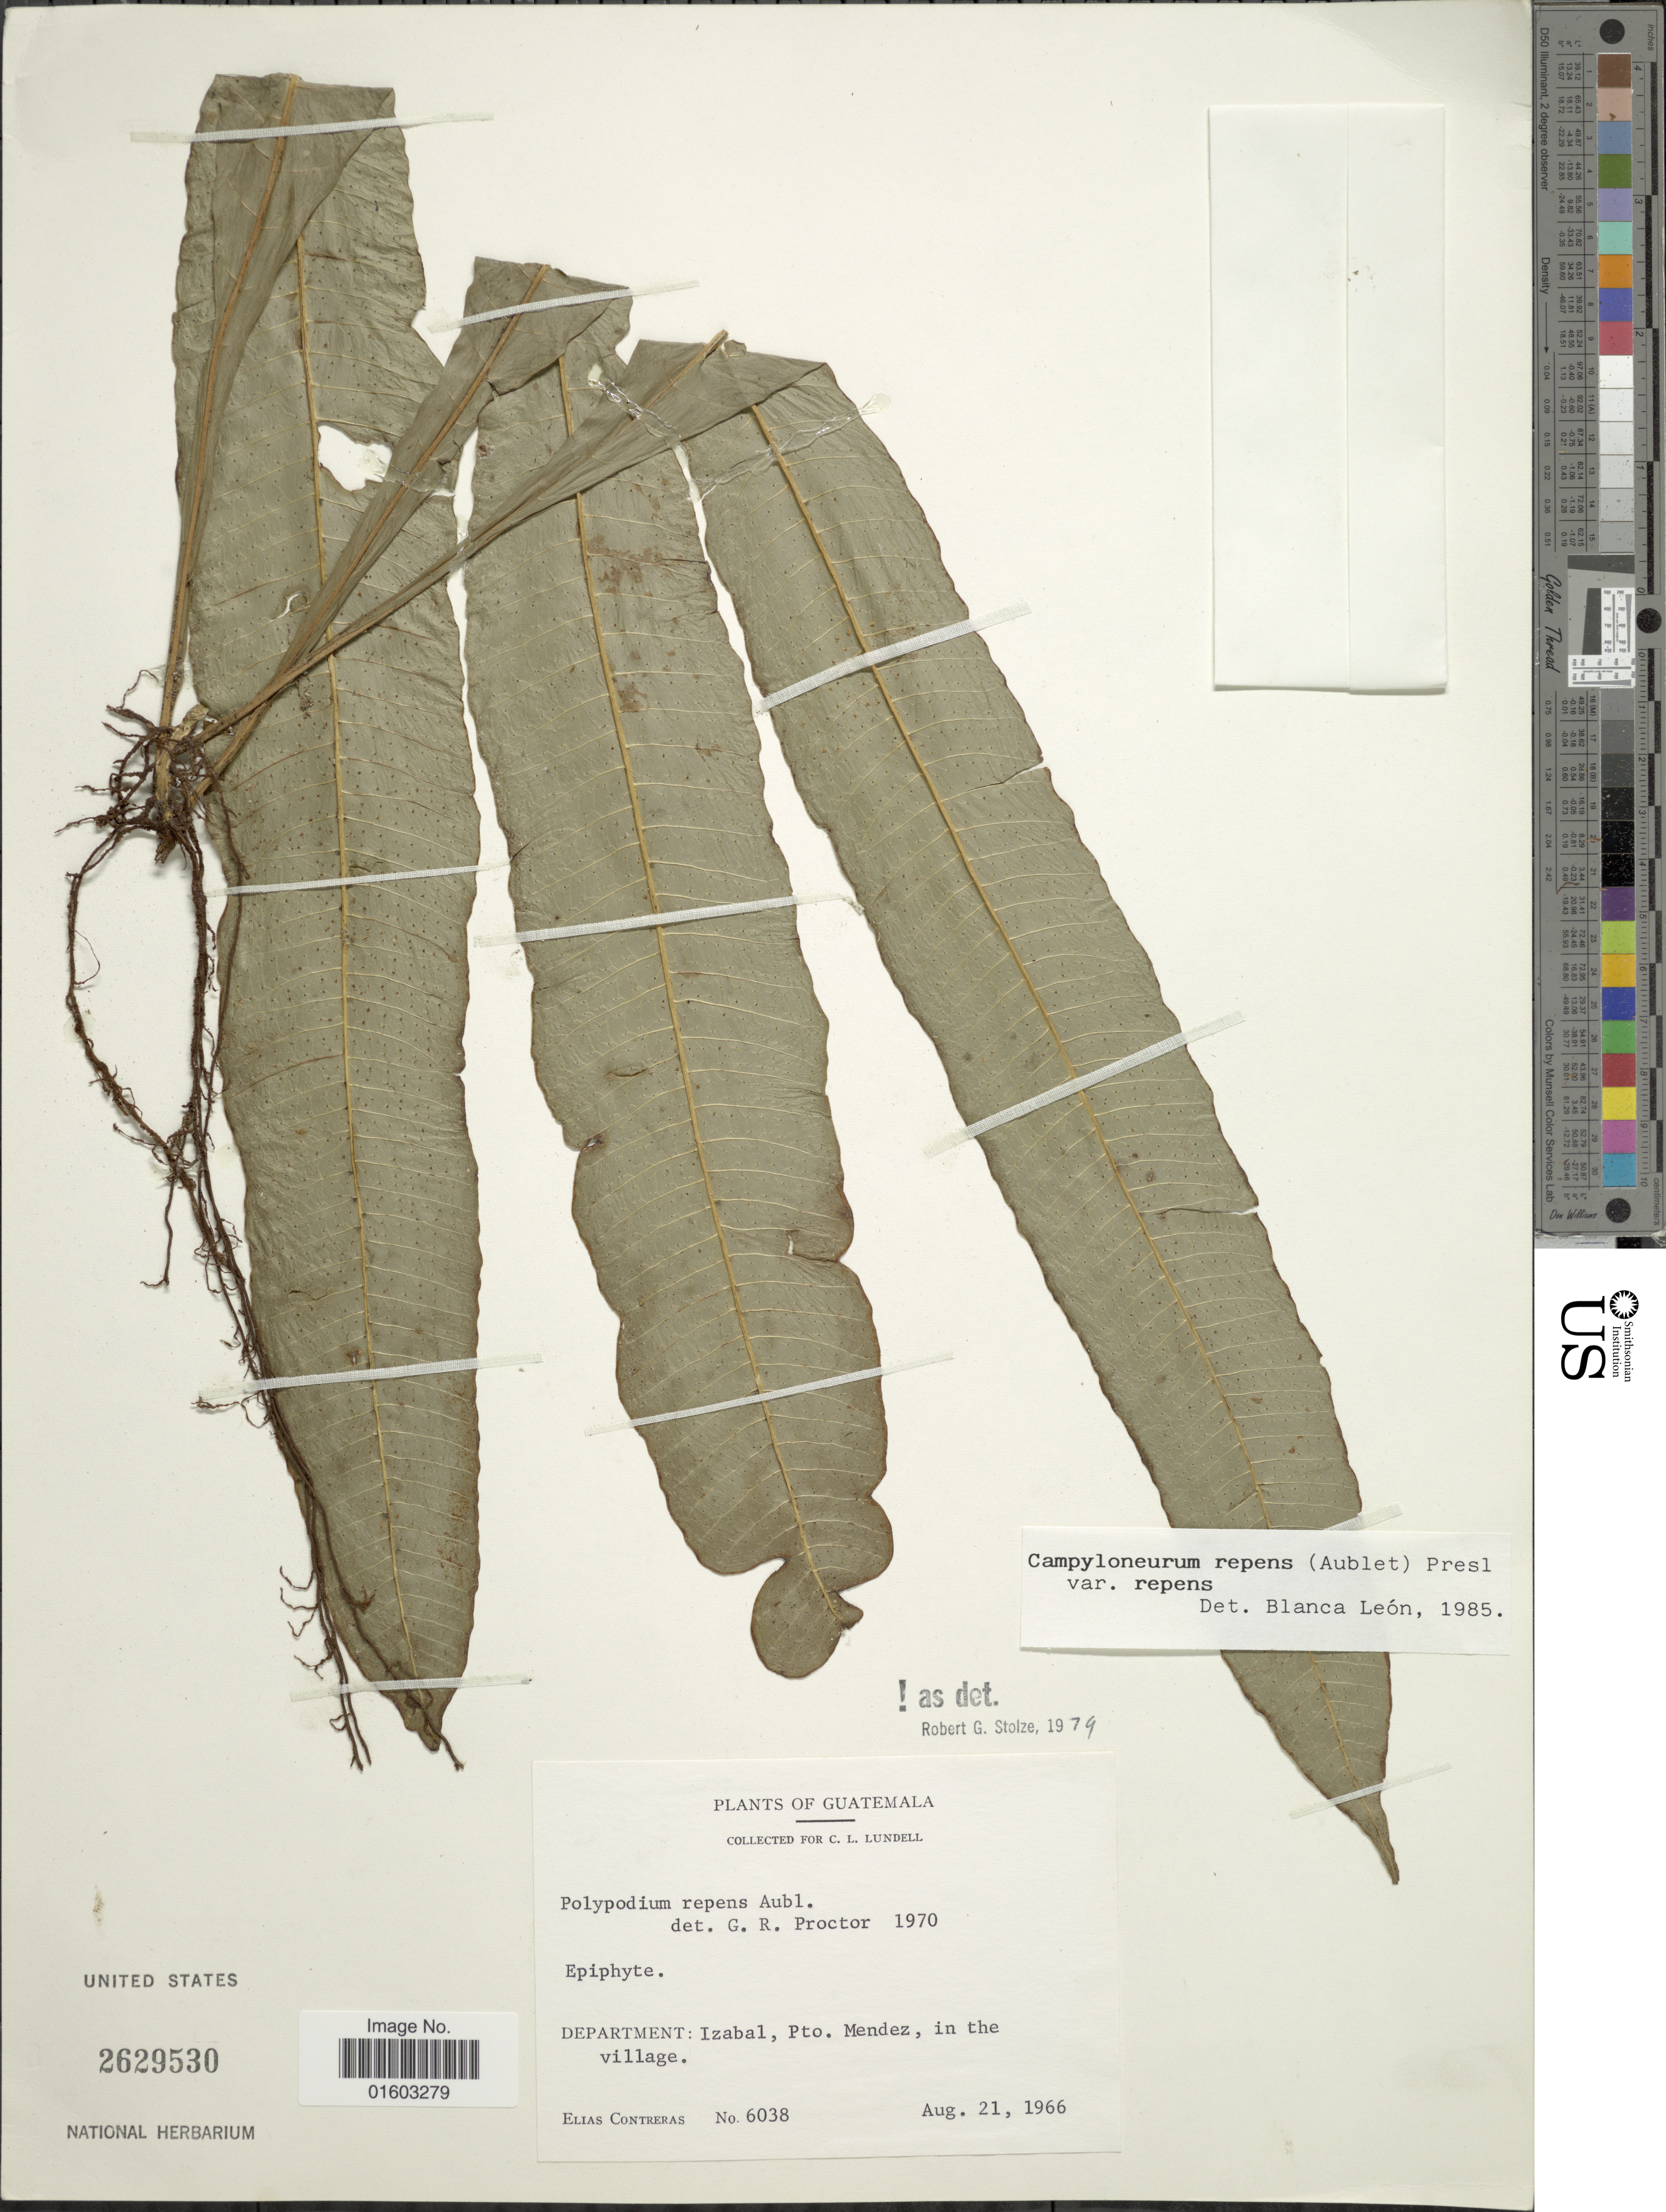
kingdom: Plantae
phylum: Tracheophyta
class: Polypodiopsida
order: Polypodiales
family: Polypodiaceae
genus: Campyloneurum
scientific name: Campyloneurum repens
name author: (Aubl.) C. Presl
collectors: E. Contreras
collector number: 6038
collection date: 1966-08-21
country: Guatemala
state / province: Izabal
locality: Department: Izabal, Pto. Mendez, in the village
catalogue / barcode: US 2629530